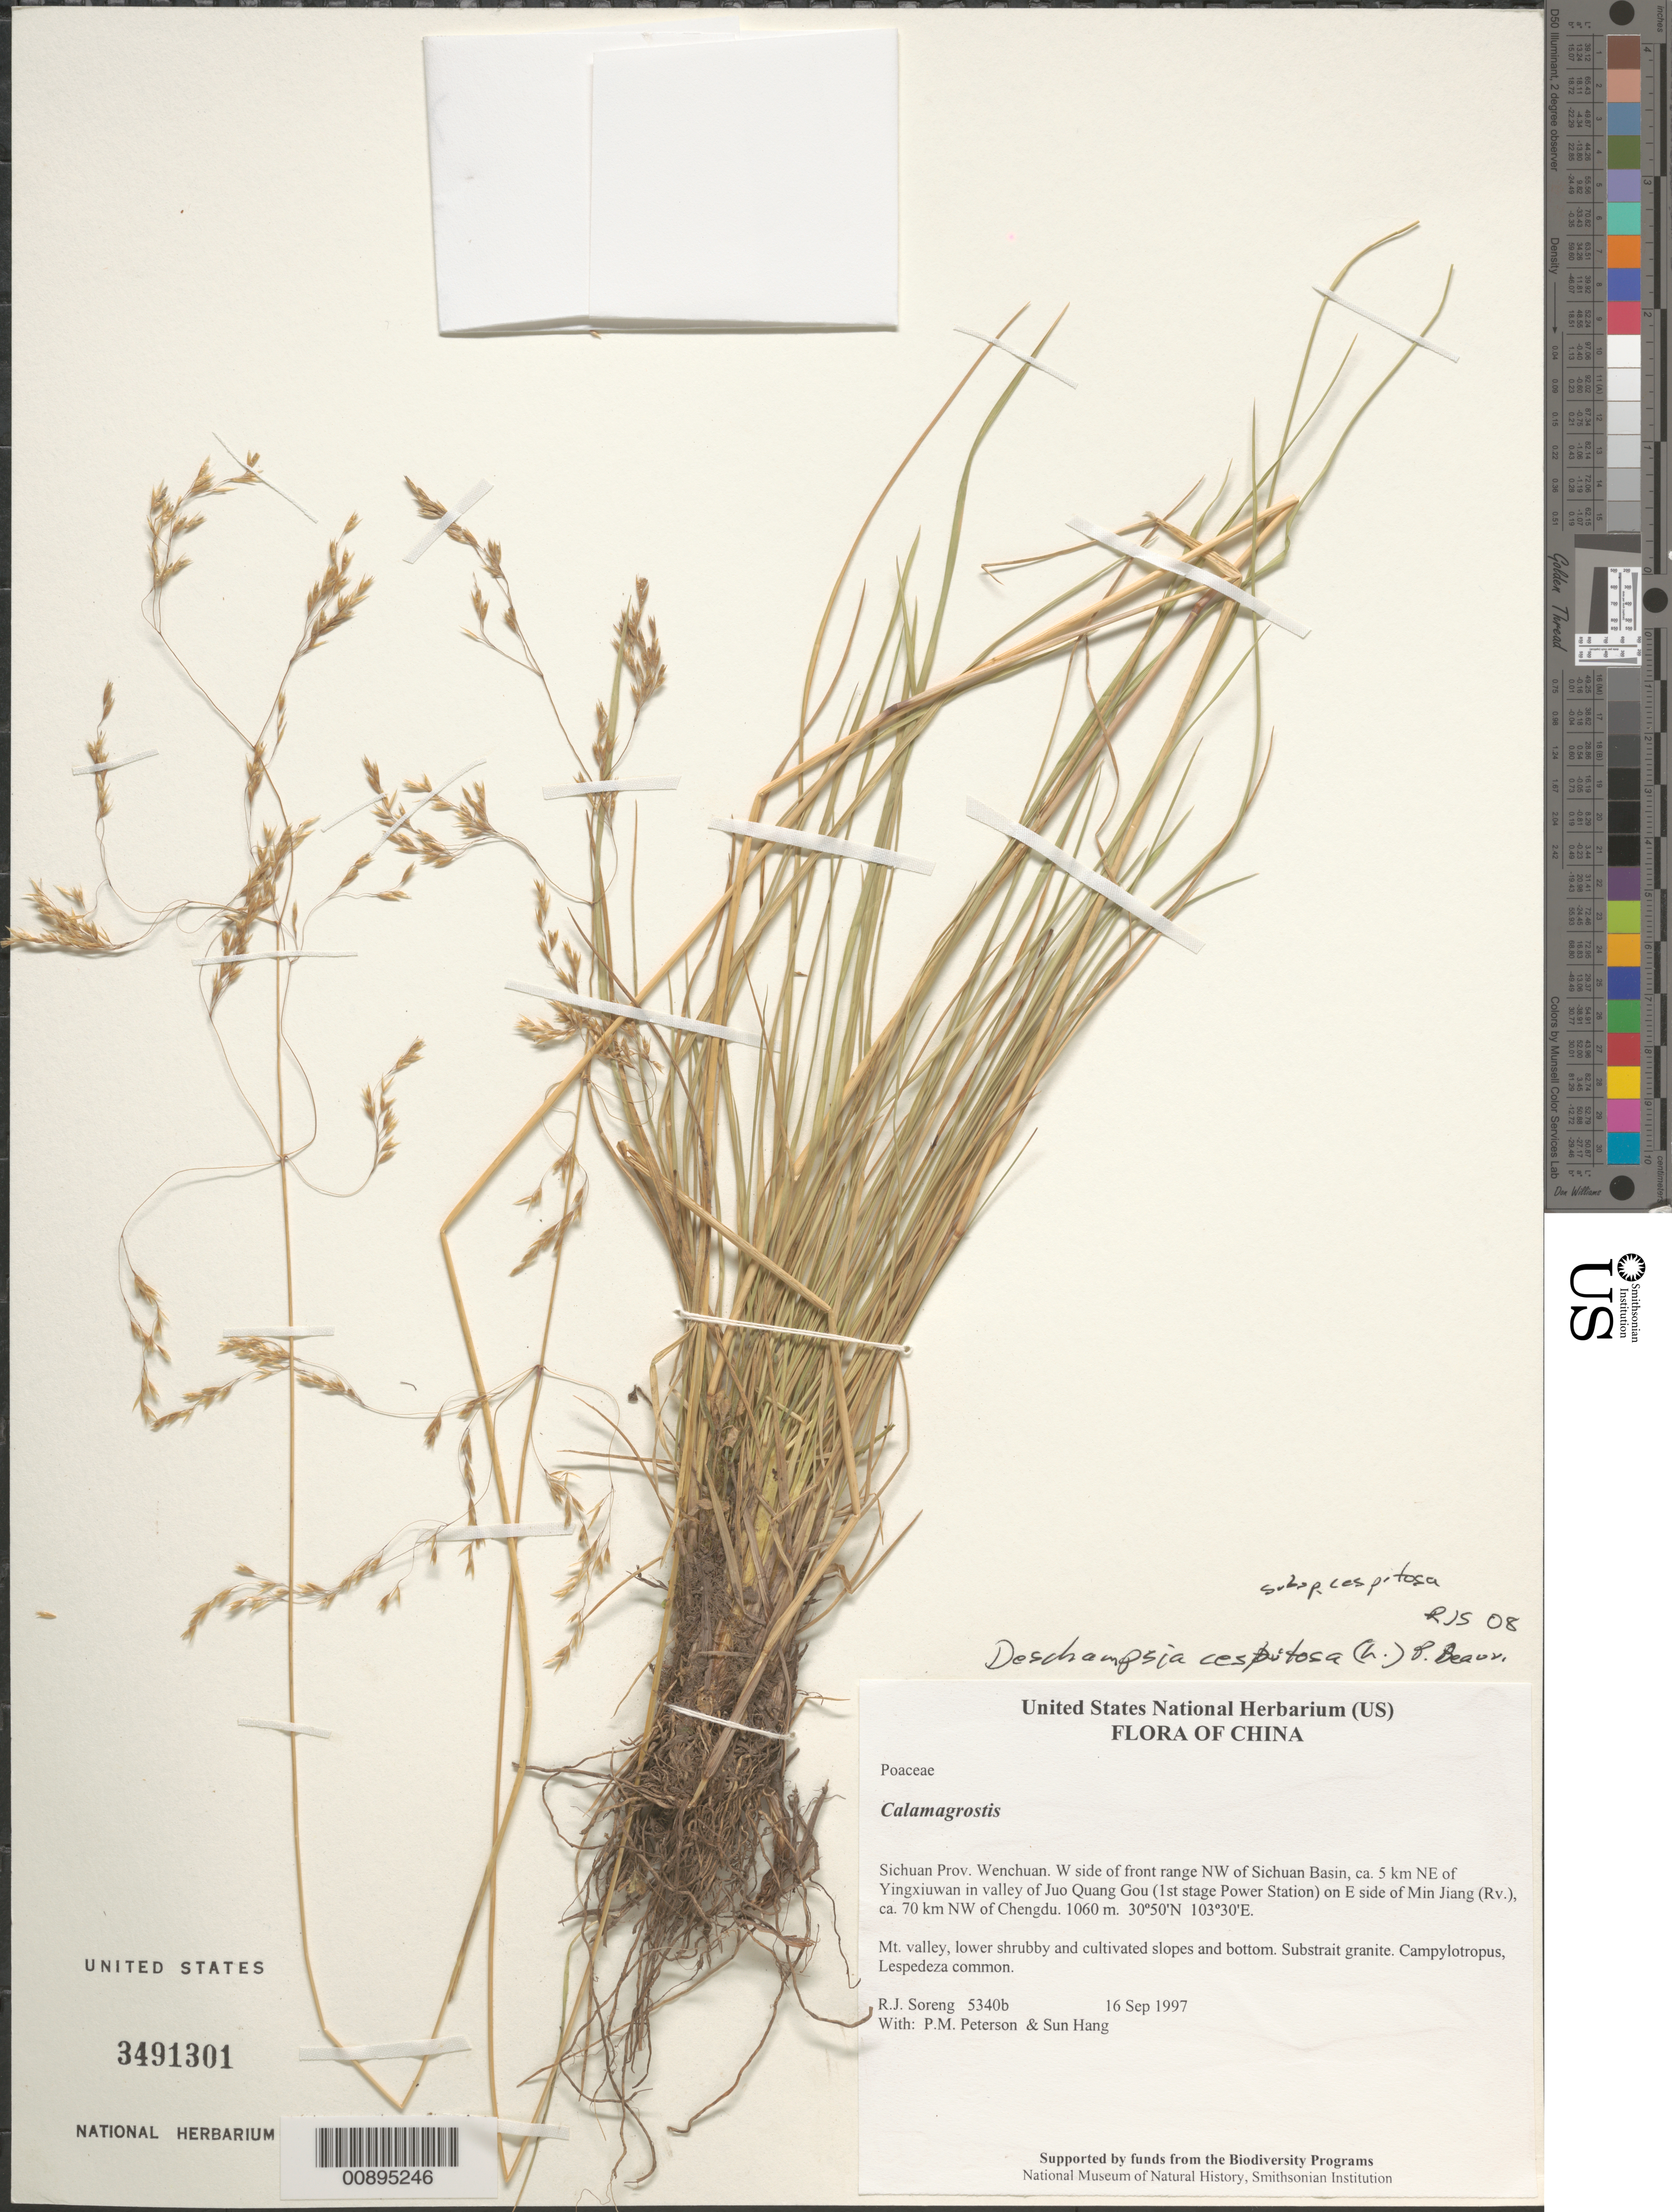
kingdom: Plantae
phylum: Tracheophyta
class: Liliopsida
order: Poales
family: Poaceae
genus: Deschampsia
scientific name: Deschampsia cespitosa subsp. cespitosa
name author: (L.) P. Beauv.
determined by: Soreng, Robert J., Research Associate (BOT), Smithsonian Institution - National Museum of Natural History (UNITED STATES)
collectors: R. J. Soreng, P. M. Peterson & Sun Hang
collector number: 5340-b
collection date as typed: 16 Sep 1997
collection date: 1997-09-16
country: China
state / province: Sichuan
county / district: Wenchuan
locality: W side of front range NW of Sichuan Basin, ca. 5 km NE of Yingxiuwan in valley of Juo Quang Gou (1st stage Power Station) on E side of Min Jiang (Rv.), ca. 70 km NW of Chengdu.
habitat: Mt. valley, lower shruby and cultivated slopes and bottom. Substrait granite. Campylotropus, Lespedeza common.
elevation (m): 1060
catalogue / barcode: US 3491301